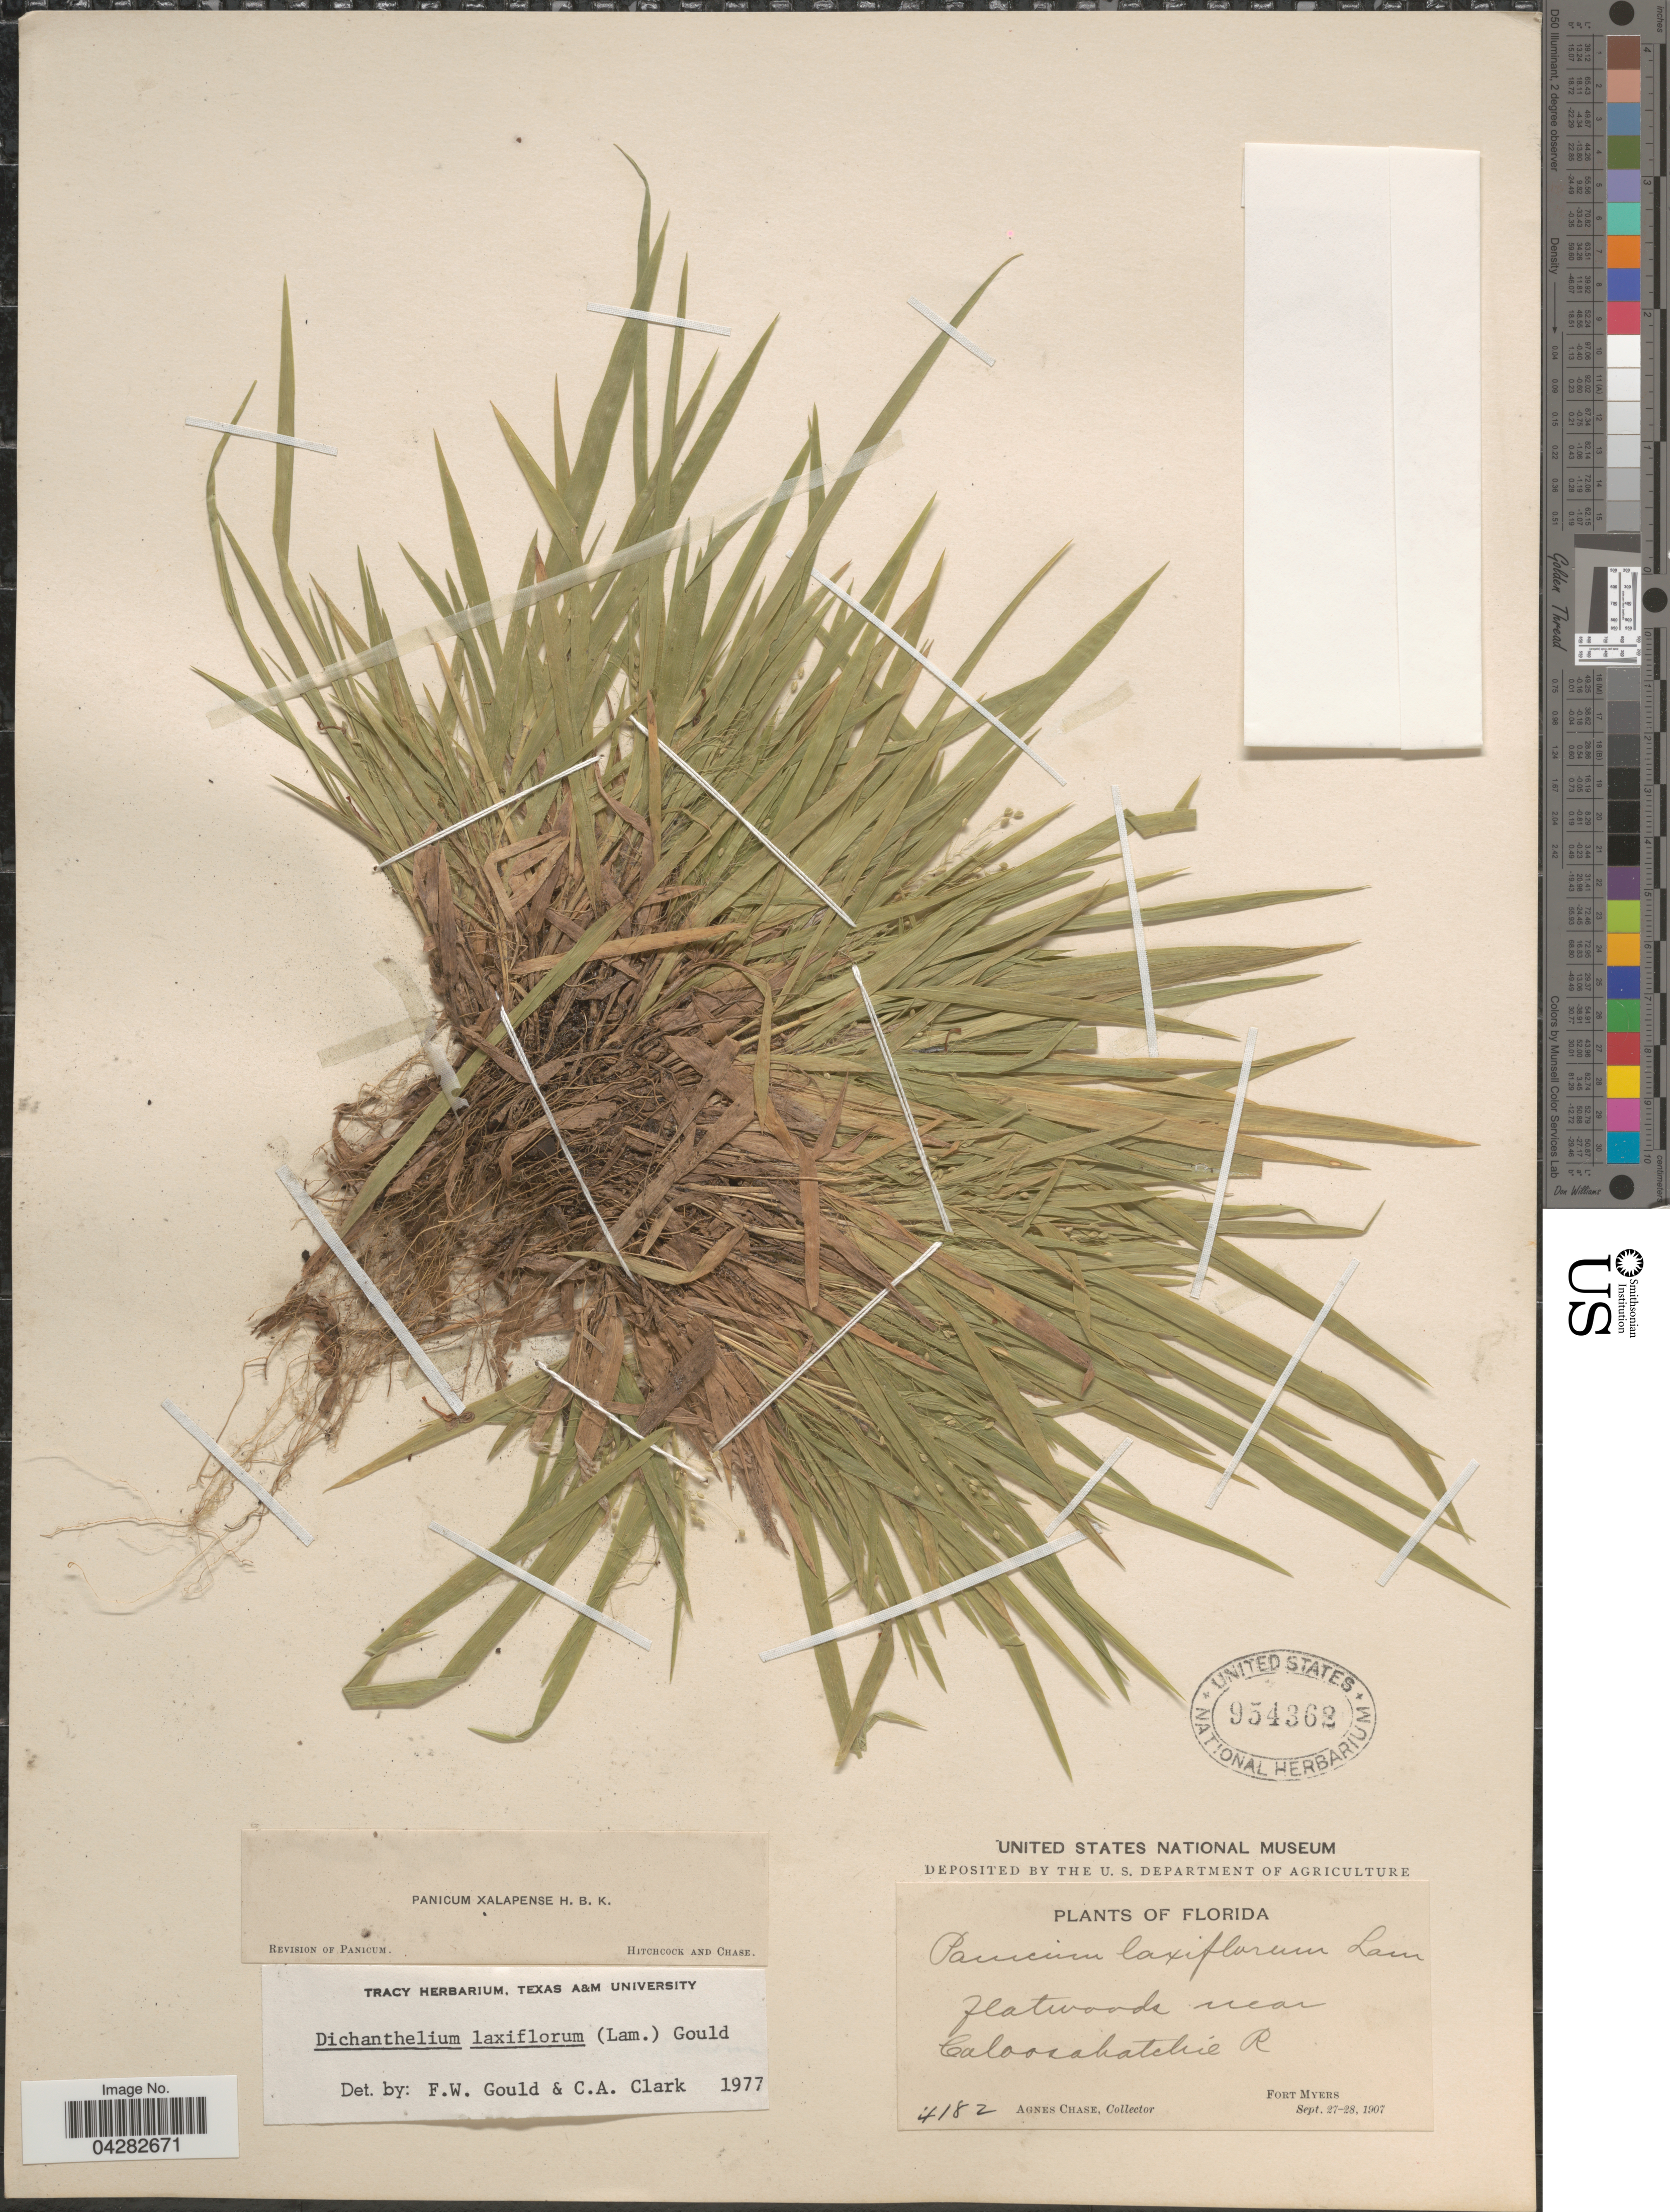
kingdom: Plantae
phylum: Tracheophyta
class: Liliopsida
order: Poales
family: Poaceae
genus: Dichanthelium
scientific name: Dichanthelium laxiflorum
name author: (Lam.) Gould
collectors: A. Chase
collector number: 4182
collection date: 1907-09-27/1907-09-28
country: United States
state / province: Florida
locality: Flatwoods near Caloosahatchie R. Fort Myers.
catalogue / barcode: US 954362